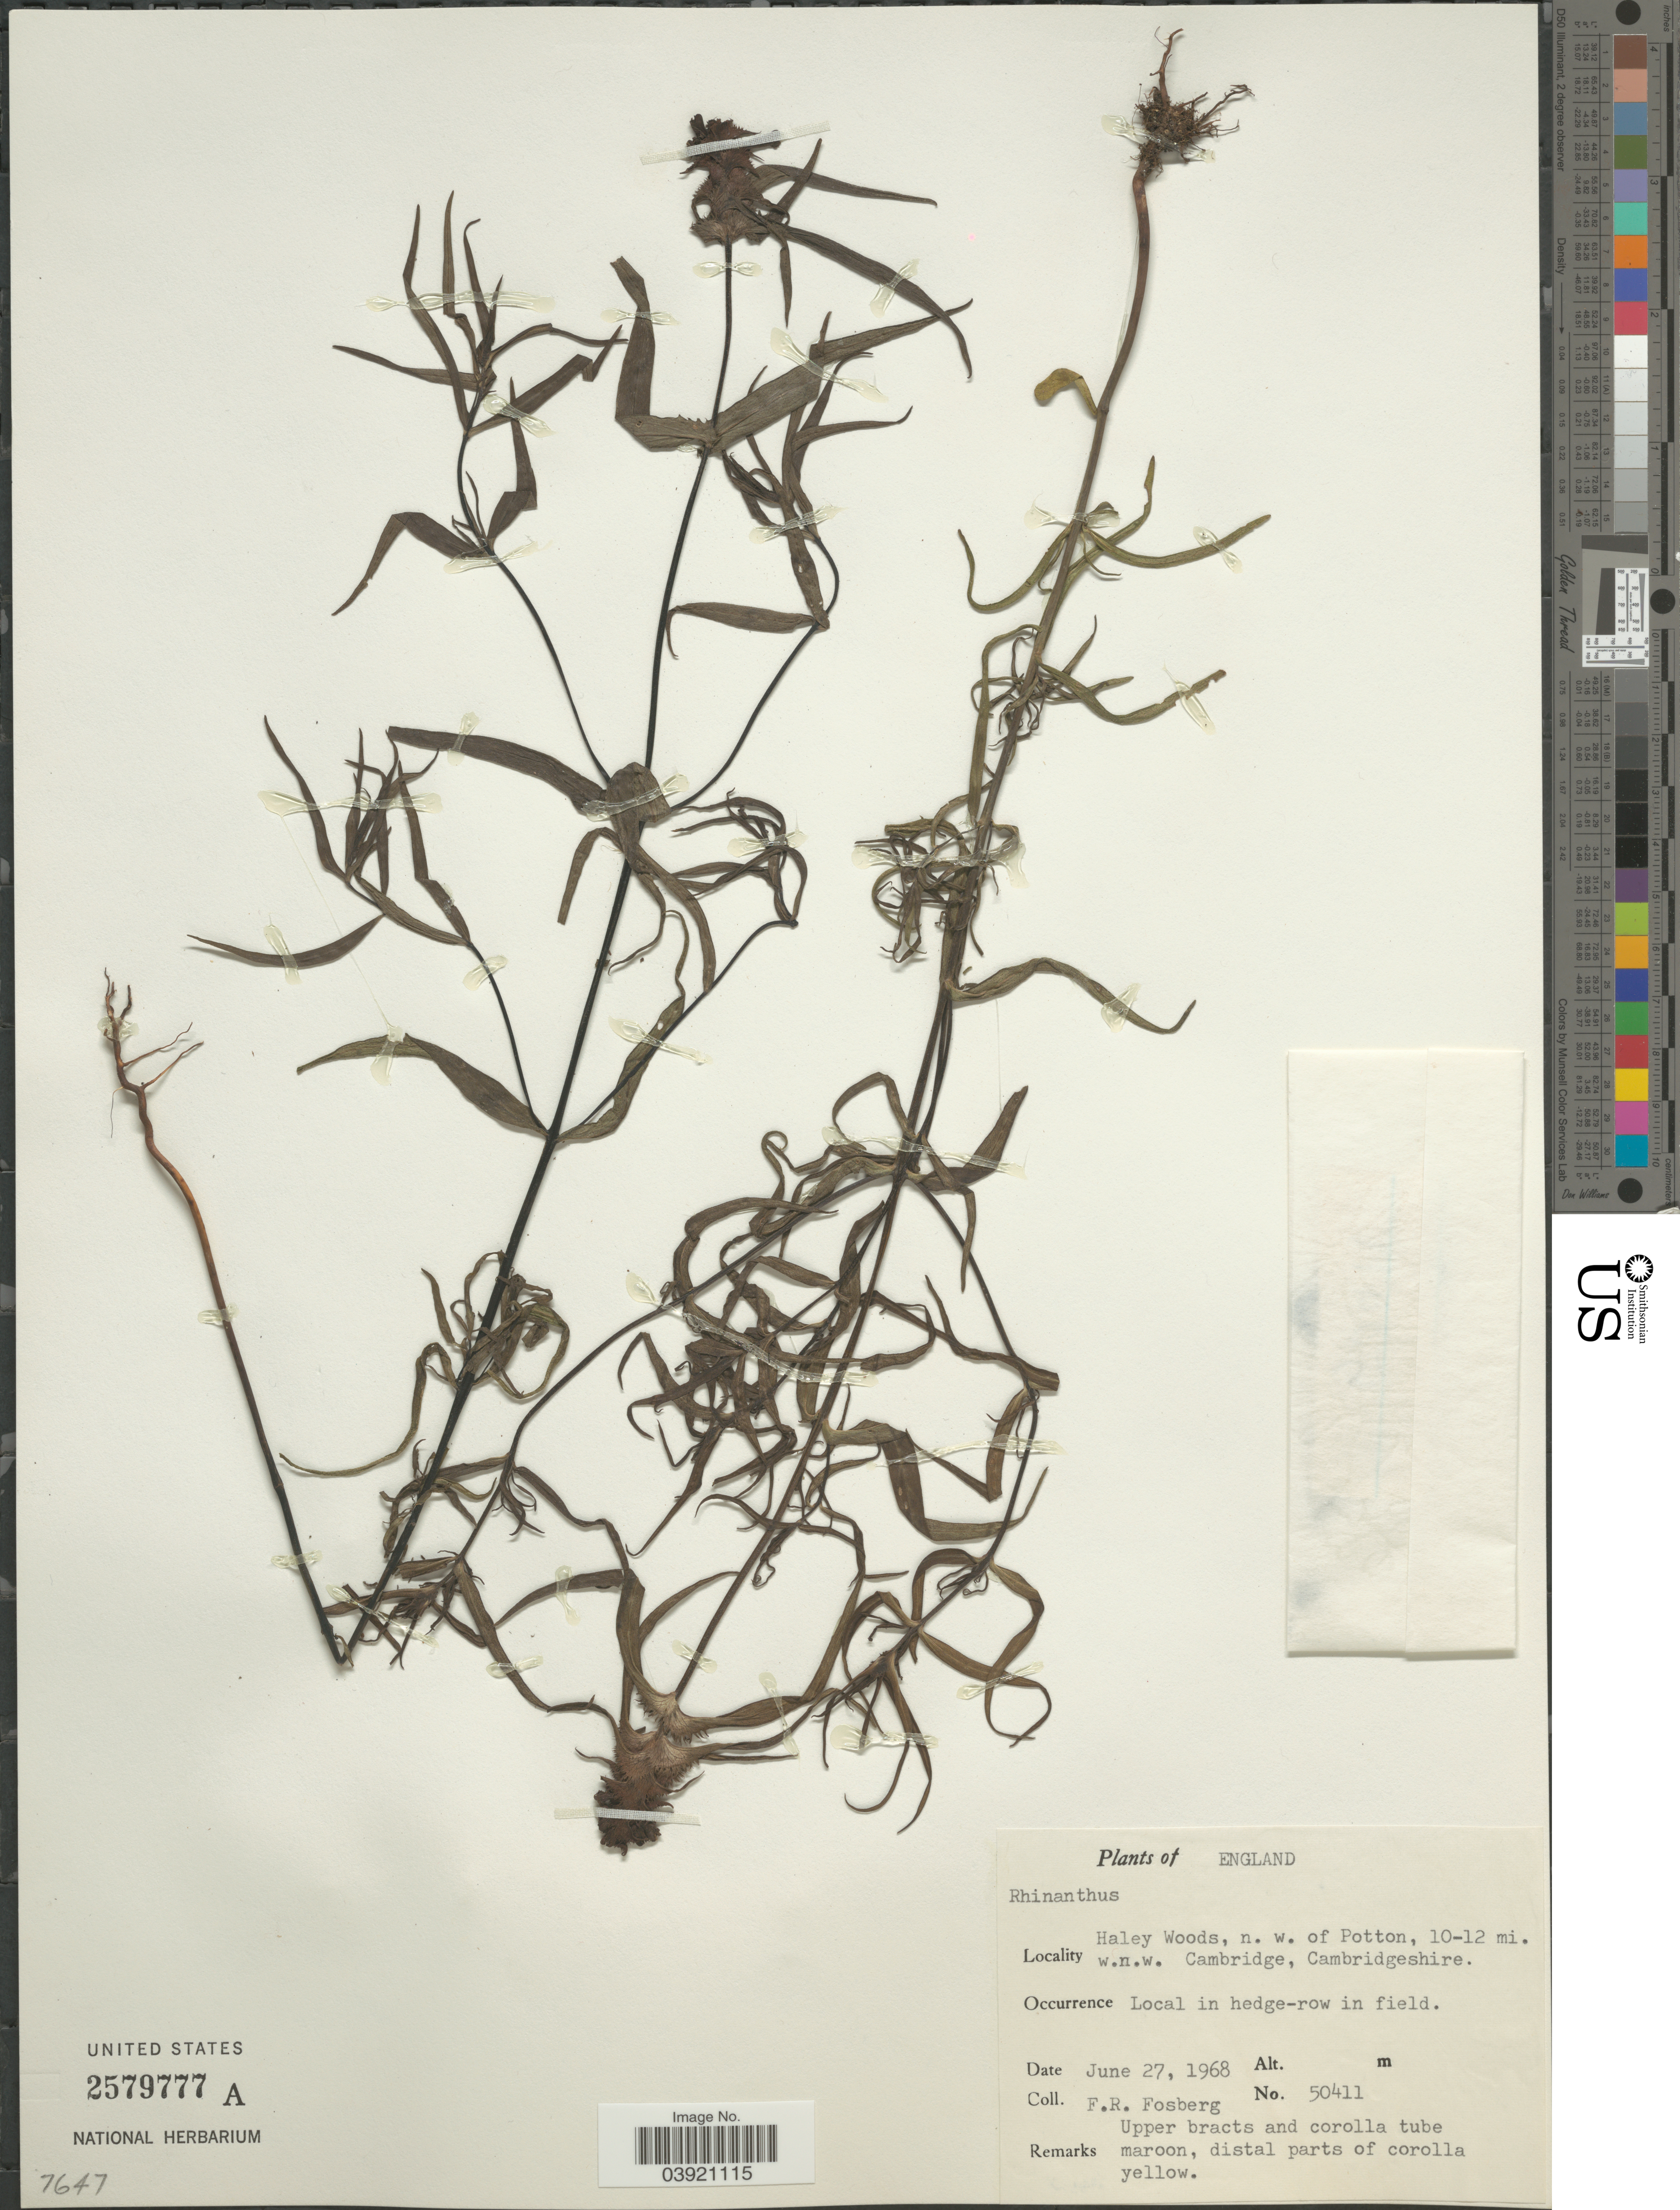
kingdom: Plantae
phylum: Tracheophyta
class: Magnoliopsida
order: Lamiales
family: Orobanchaceae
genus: Rhinanthus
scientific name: Rhinanthus sp.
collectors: F. R. Fosberg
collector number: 50411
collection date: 1968-06-27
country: United Kingdom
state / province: England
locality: Haley Woods, n. w. of Potton, 10-12 mi. w.n.w. Cambridge, Cambridgeshire.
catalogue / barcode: US 2579777A